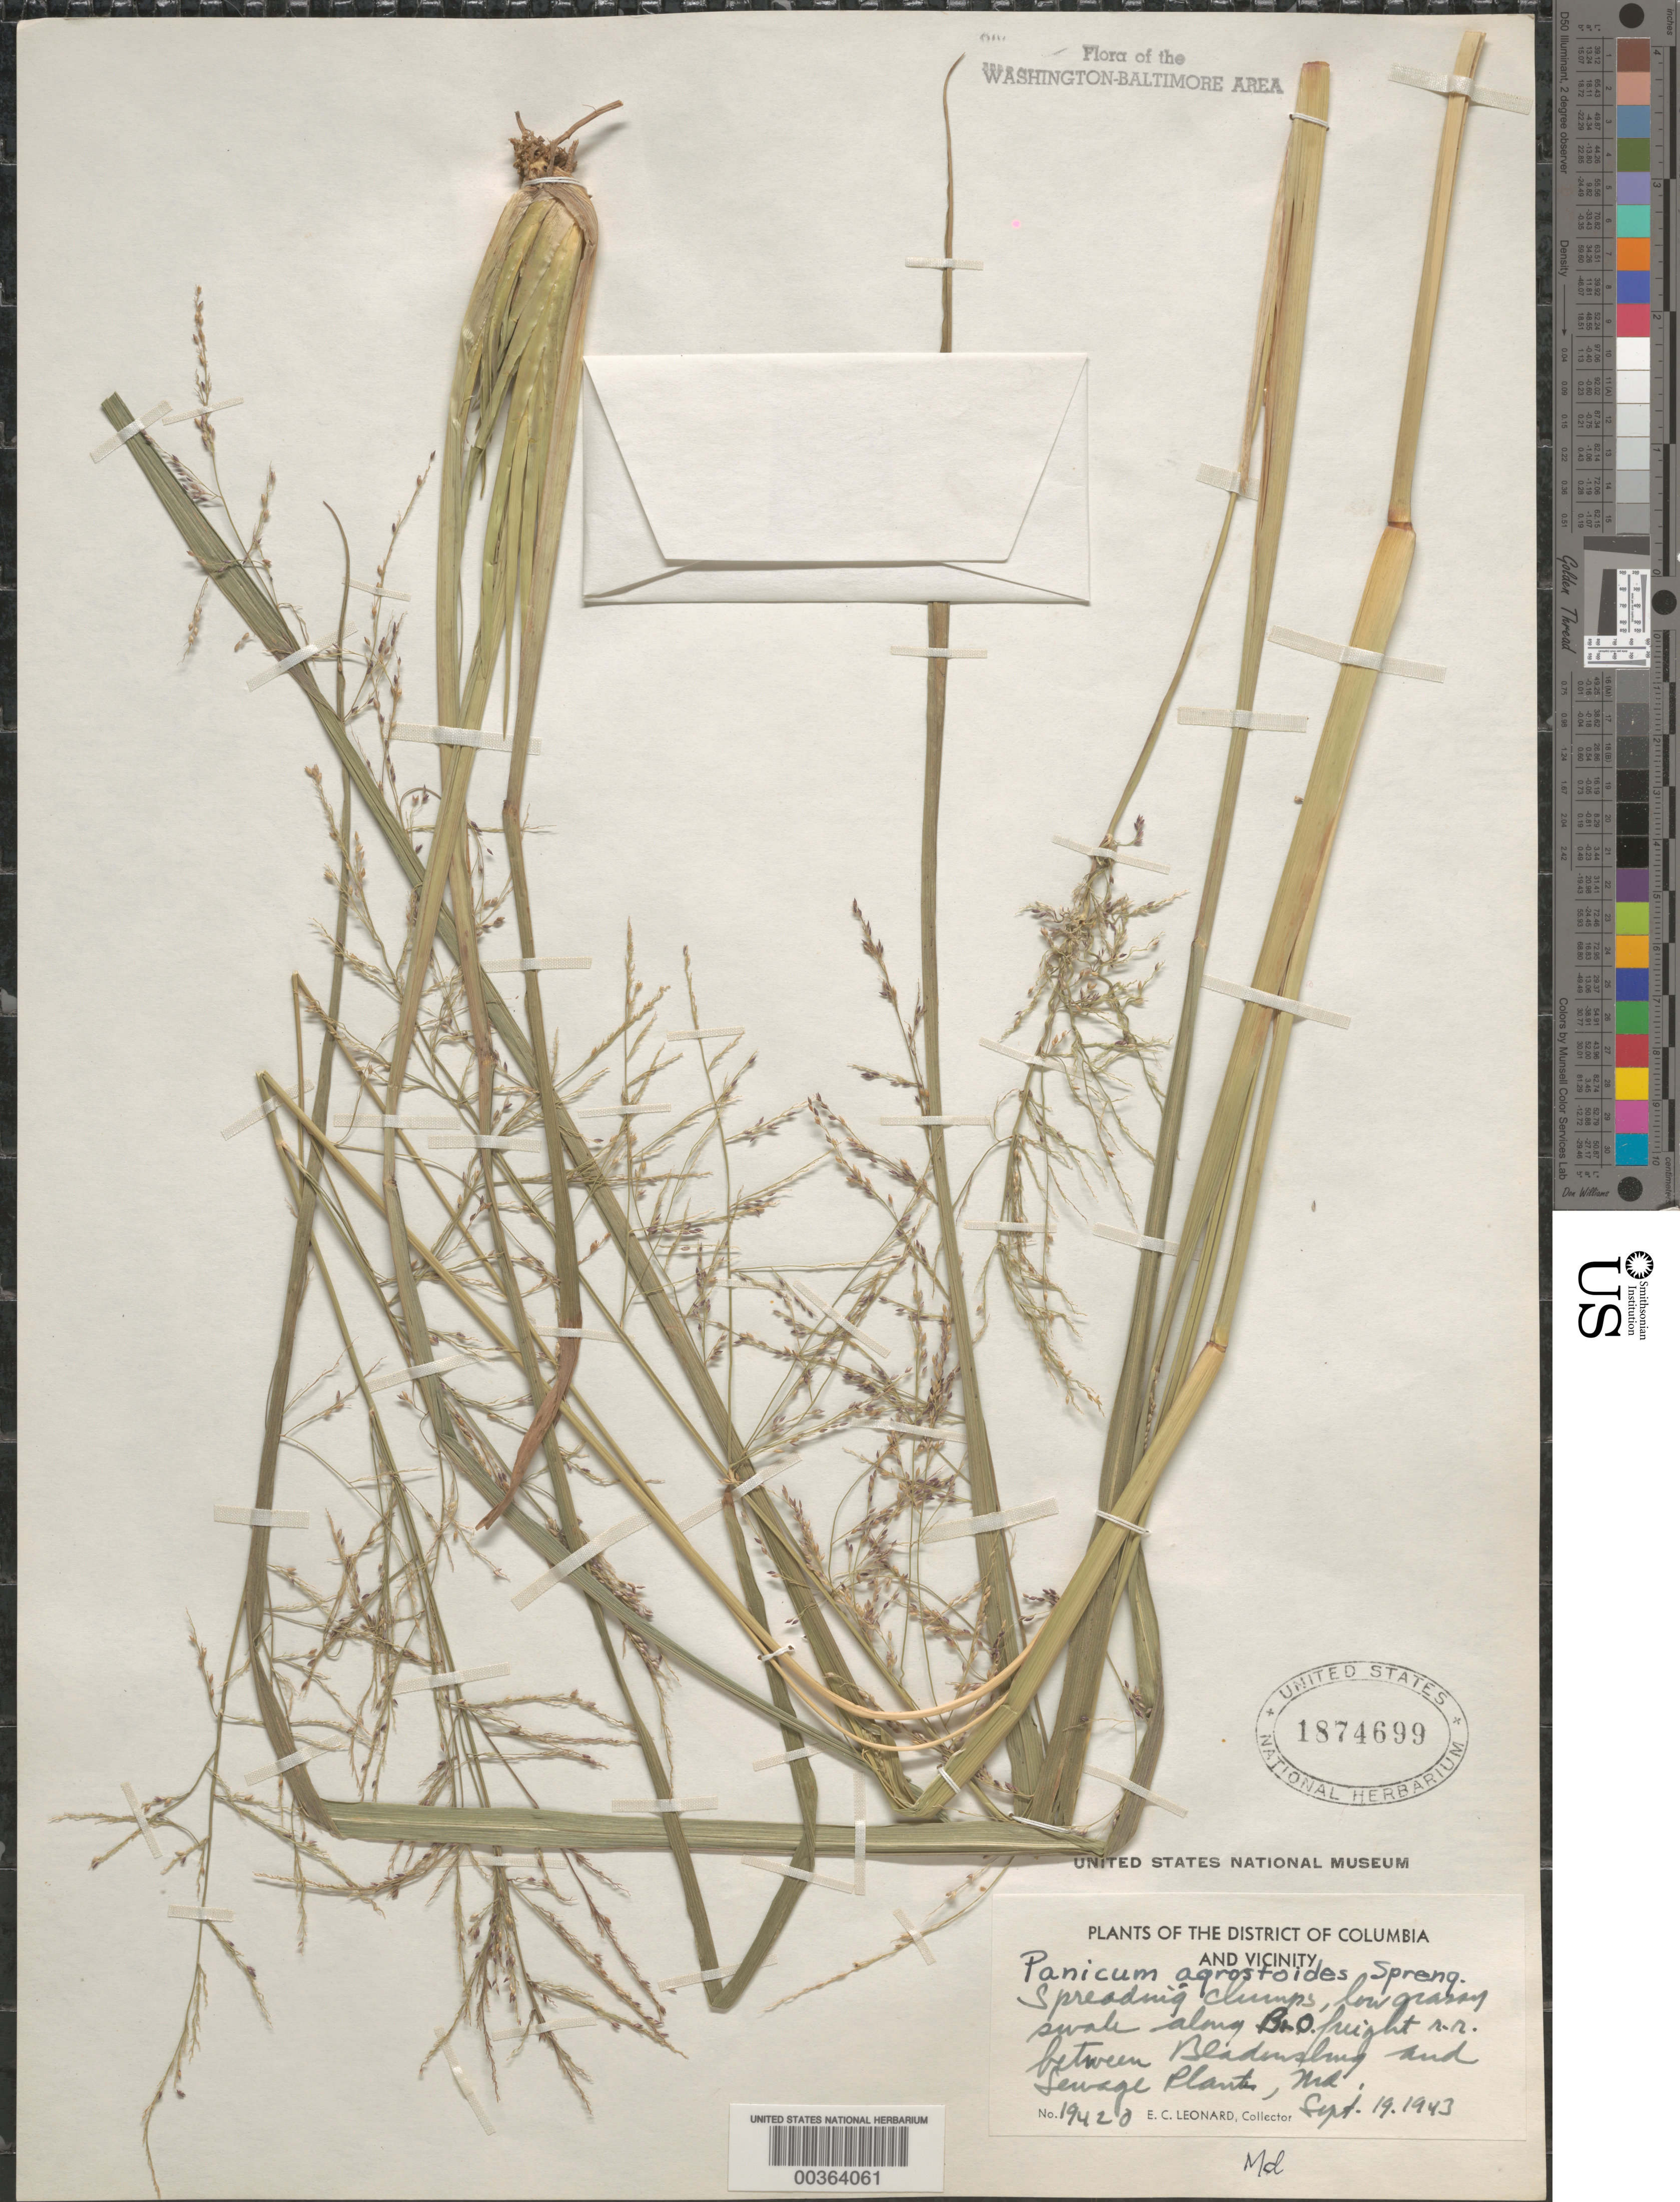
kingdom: Plantae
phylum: Tracheophyta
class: Liliopsida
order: Poales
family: Poaceae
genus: Coleataenia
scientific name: Coleataenia rigidula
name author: (Bosc ex Nees) LeBlond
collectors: E. C. Leonard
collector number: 19420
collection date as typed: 19 Sep 1943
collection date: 1943-09-19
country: United States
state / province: Maryland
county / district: Prince George's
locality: Between Bladensburg and Sewage Plant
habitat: Low grassy swale along railroad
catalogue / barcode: US 1874699